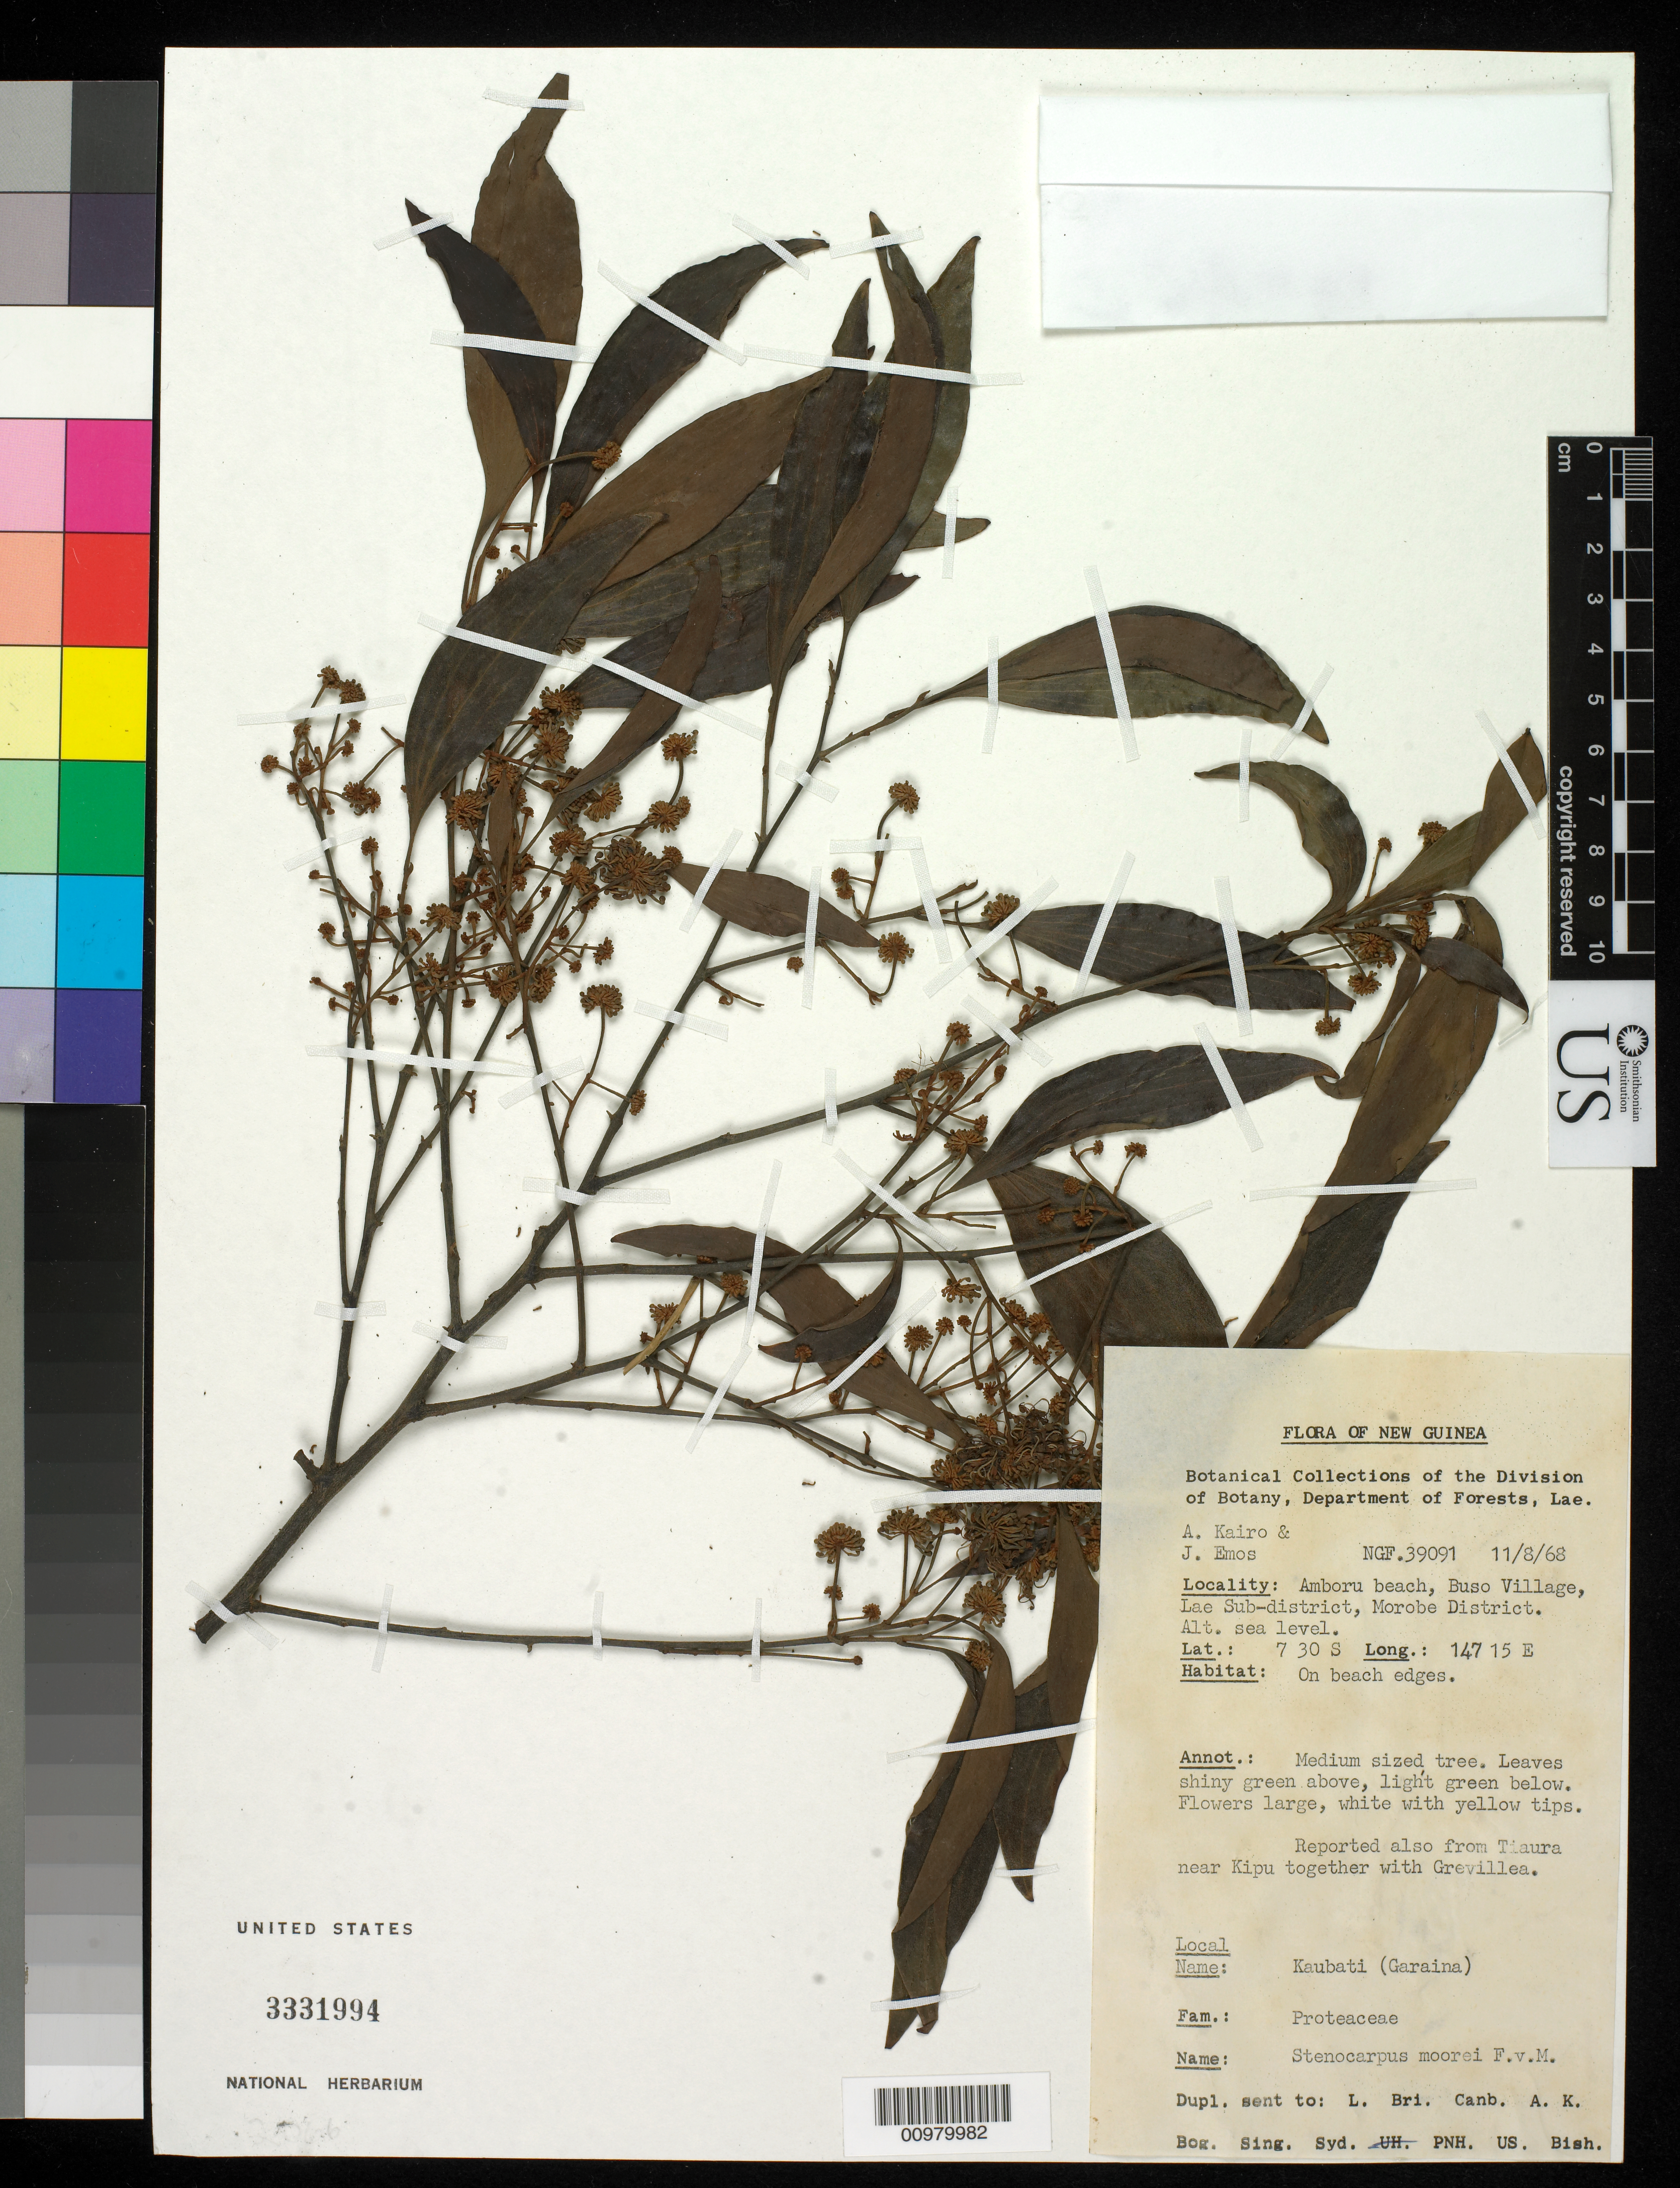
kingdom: Plantae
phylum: Tracheophyta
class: Magnoliopsida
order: Proteales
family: Proteaceae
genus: Stenocarpus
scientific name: Stenocarpus moorei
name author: F. Muell.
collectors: A. Kairo, A. Kairo & A. Kairo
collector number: NGF.39091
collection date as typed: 08 Nov 1968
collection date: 1968-11-08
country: Papua New Guinea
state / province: Morobe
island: New Guinea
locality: Lae Subdistrict, Buso Village, Amboru Beach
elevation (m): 0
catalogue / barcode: US 3331994